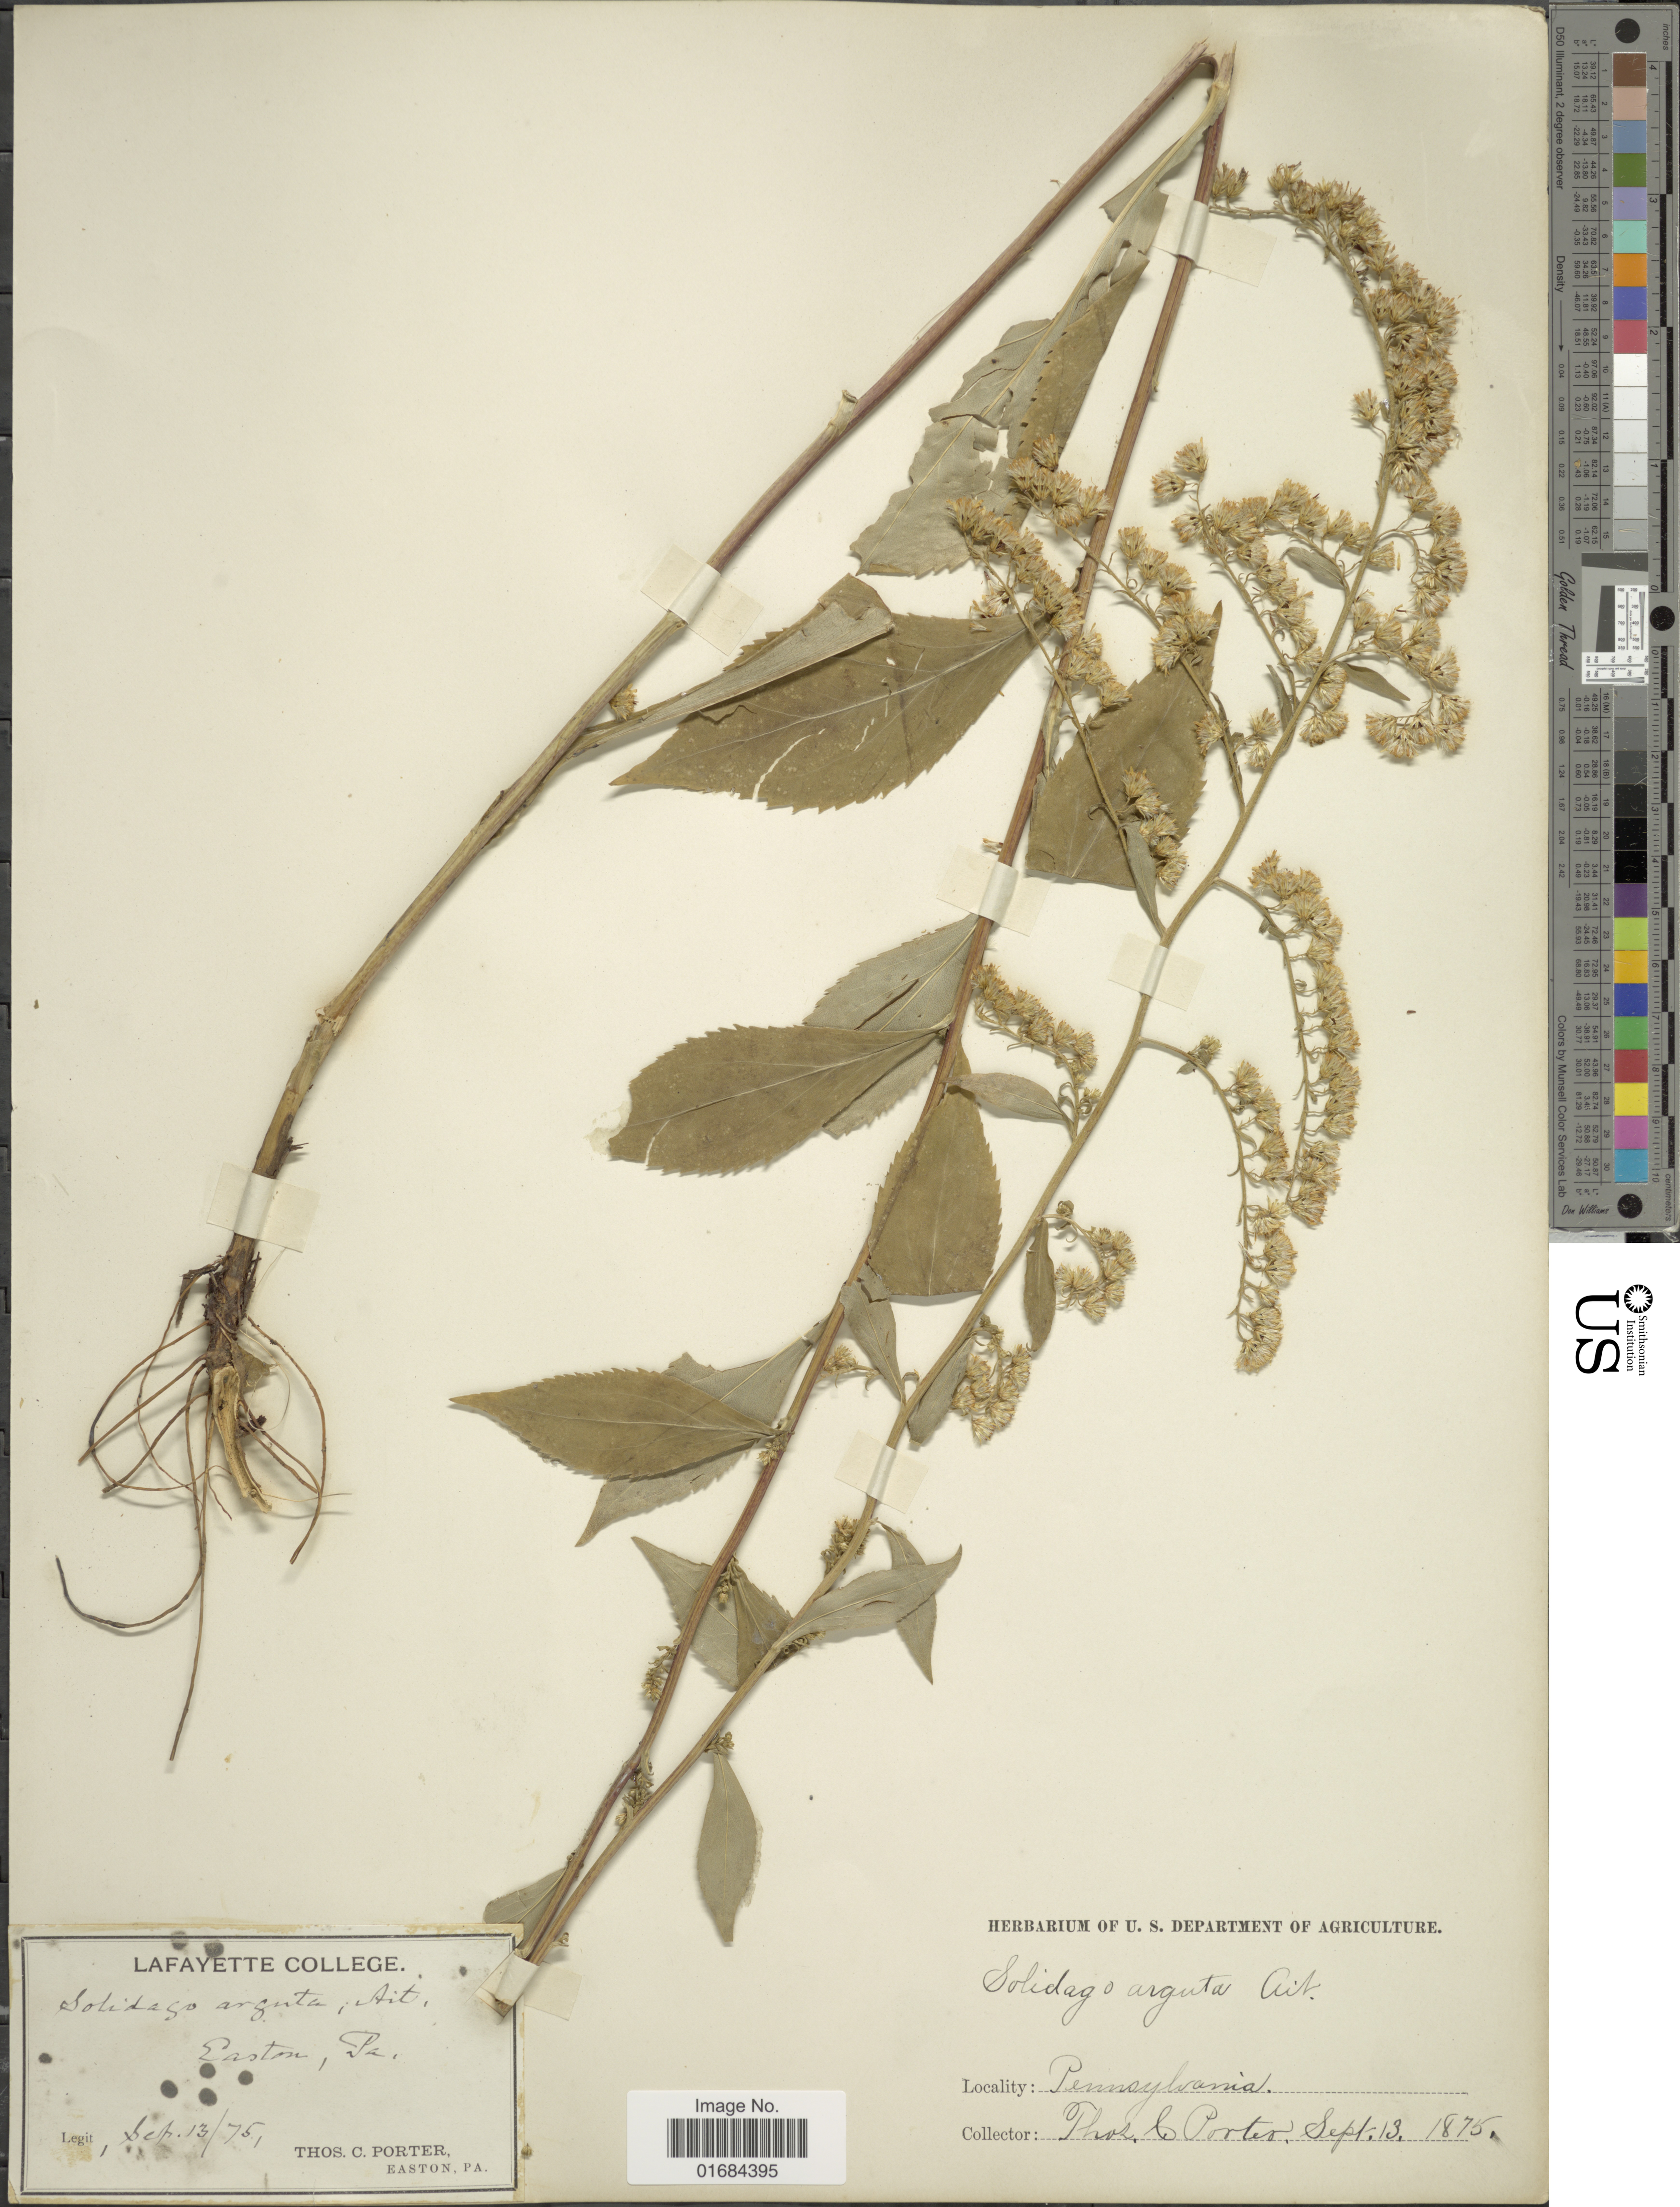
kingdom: Plantae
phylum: Tracheophyta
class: Magnoliopsida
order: Asterales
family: Asteraceae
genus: Solidago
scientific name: Solidago arguta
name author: Aiton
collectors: T. C. Porter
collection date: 1875-09-13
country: United States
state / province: Pennsylvania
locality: Easton